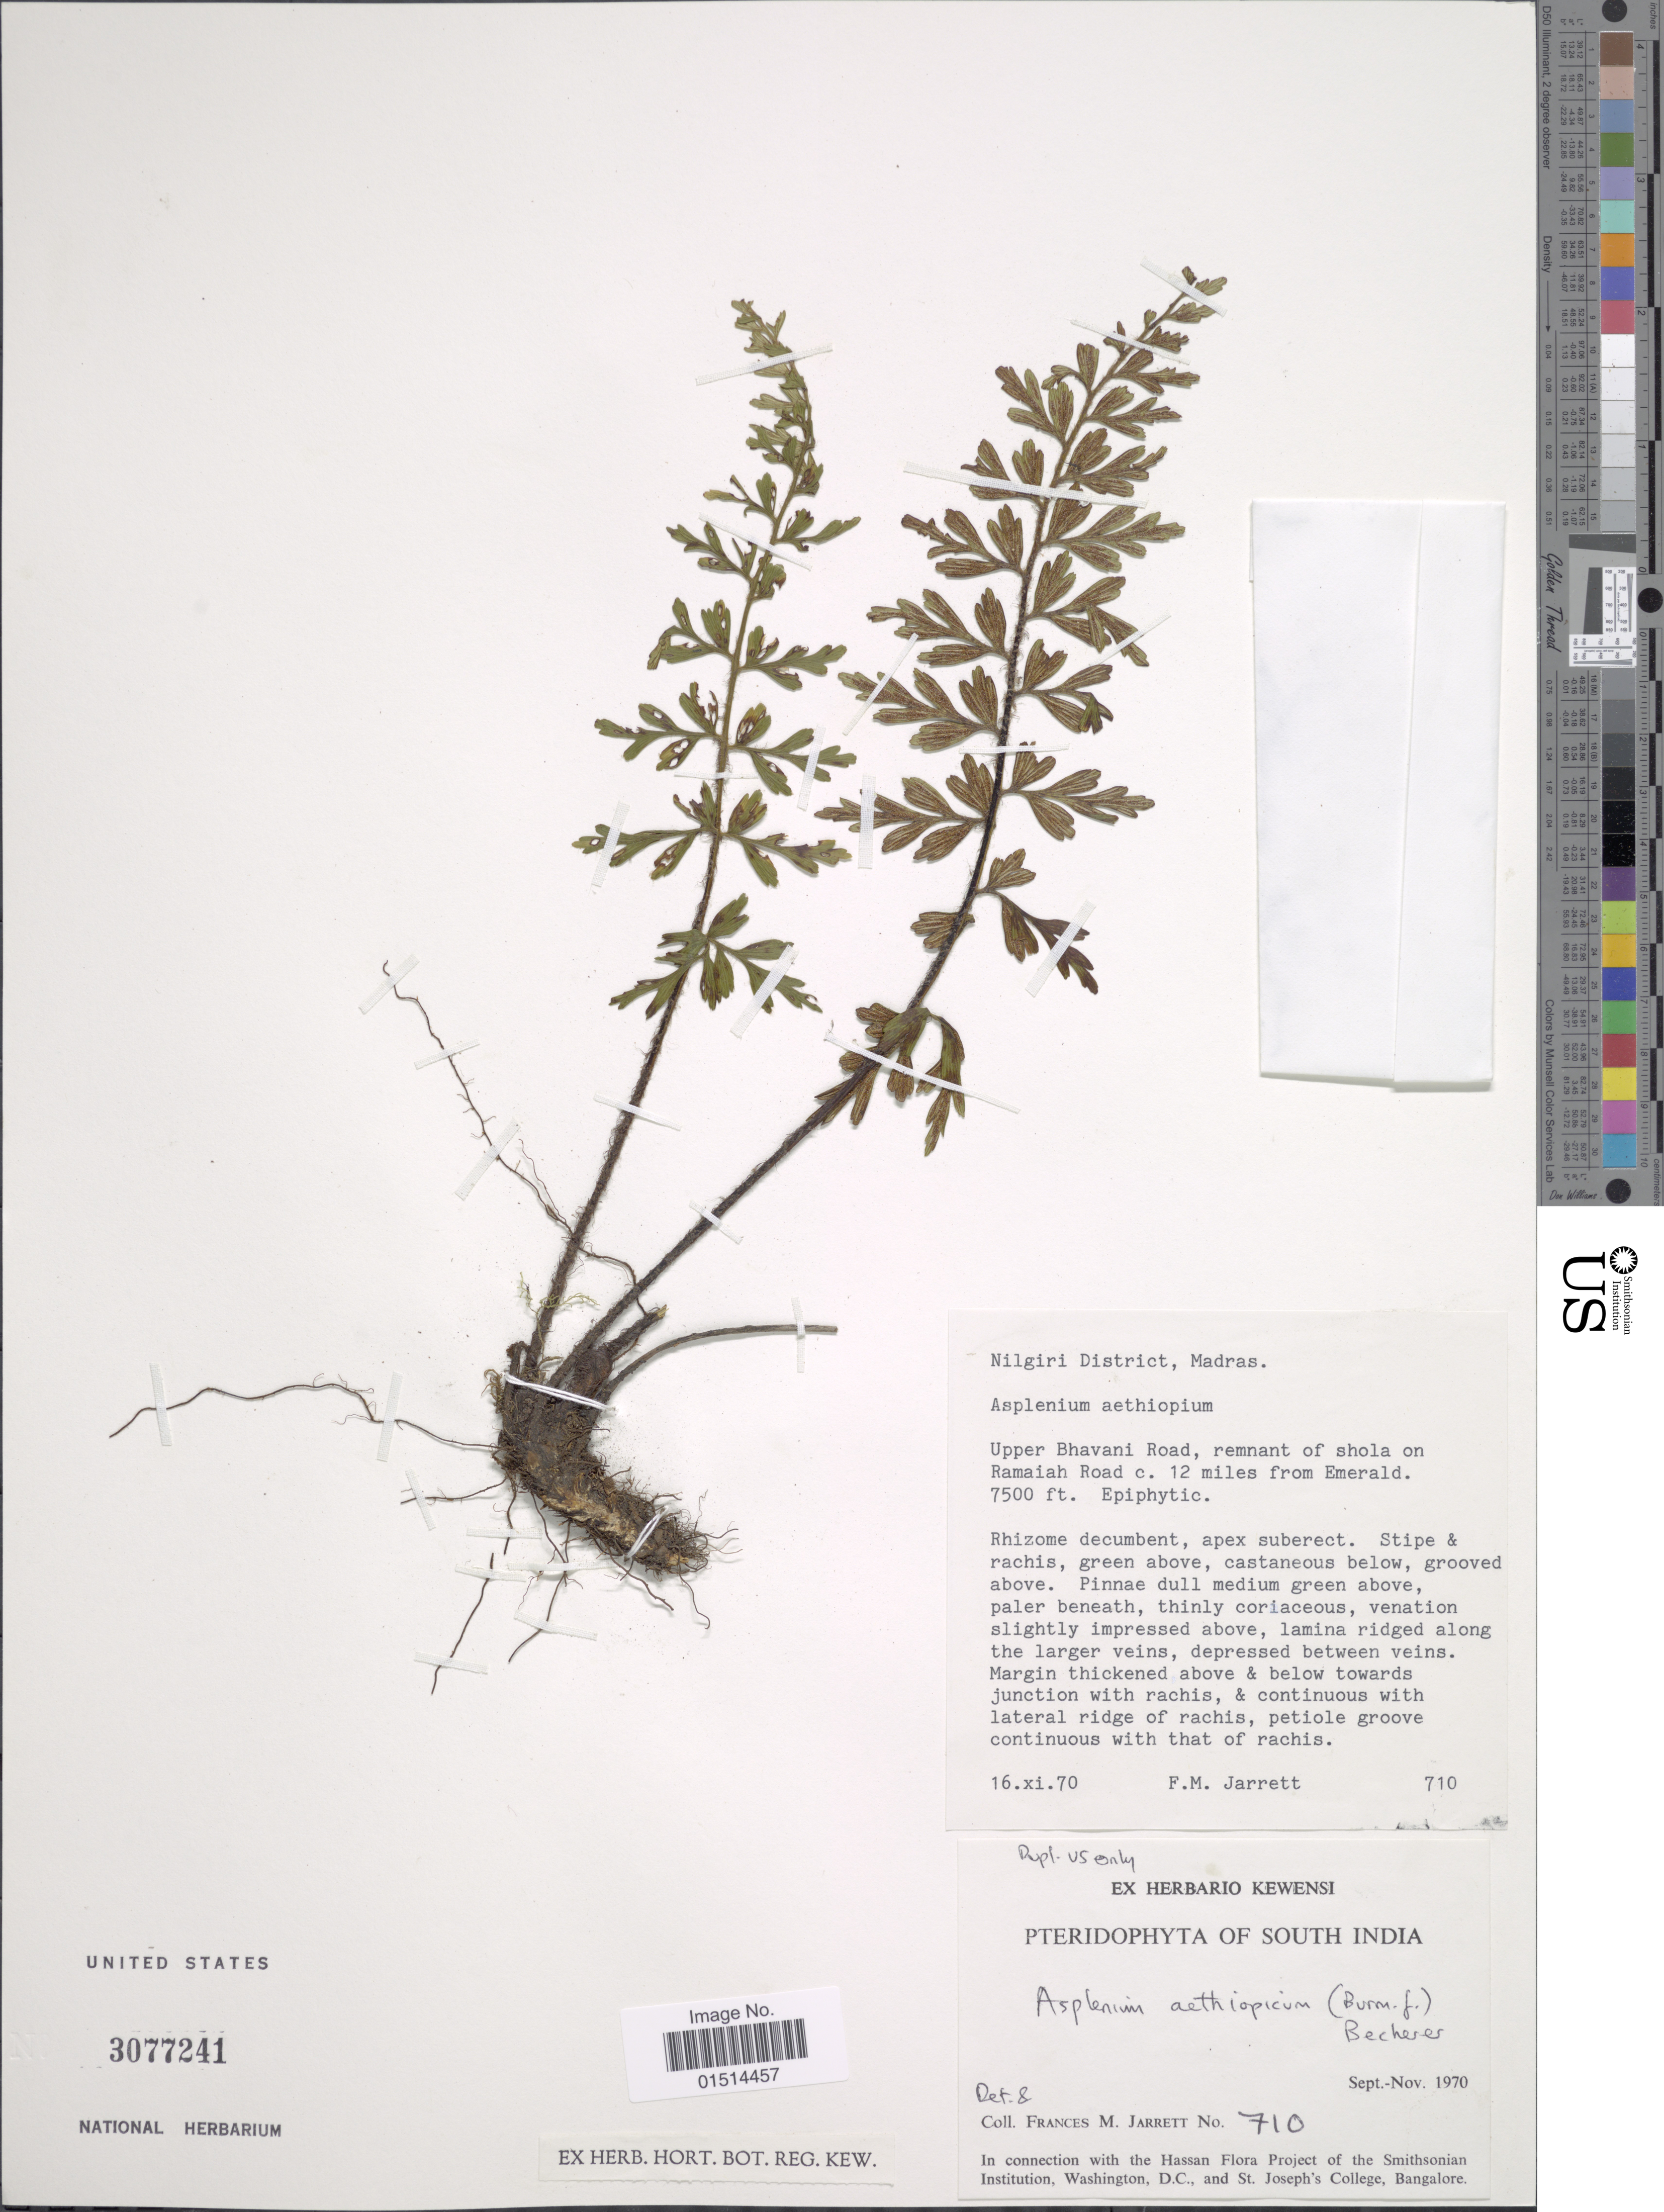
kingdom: Plantae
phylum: Tracheophyta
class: Polypodiopsida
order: Polypodiales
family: Aspleniaceae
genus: Asplenium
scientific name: Asplenium aethiopicum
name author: (Burm. f.) Bech.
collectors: F. M. Jarrett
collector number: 710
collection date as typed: Transcribed d/m/y: 16/11/70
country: India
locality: Nilgiri District, Madras, South India, upper Bhavani Road, remnant of shola on Ramaiah Road c. 12 miles from Emerald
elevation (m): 2286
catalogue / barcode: US 3077241